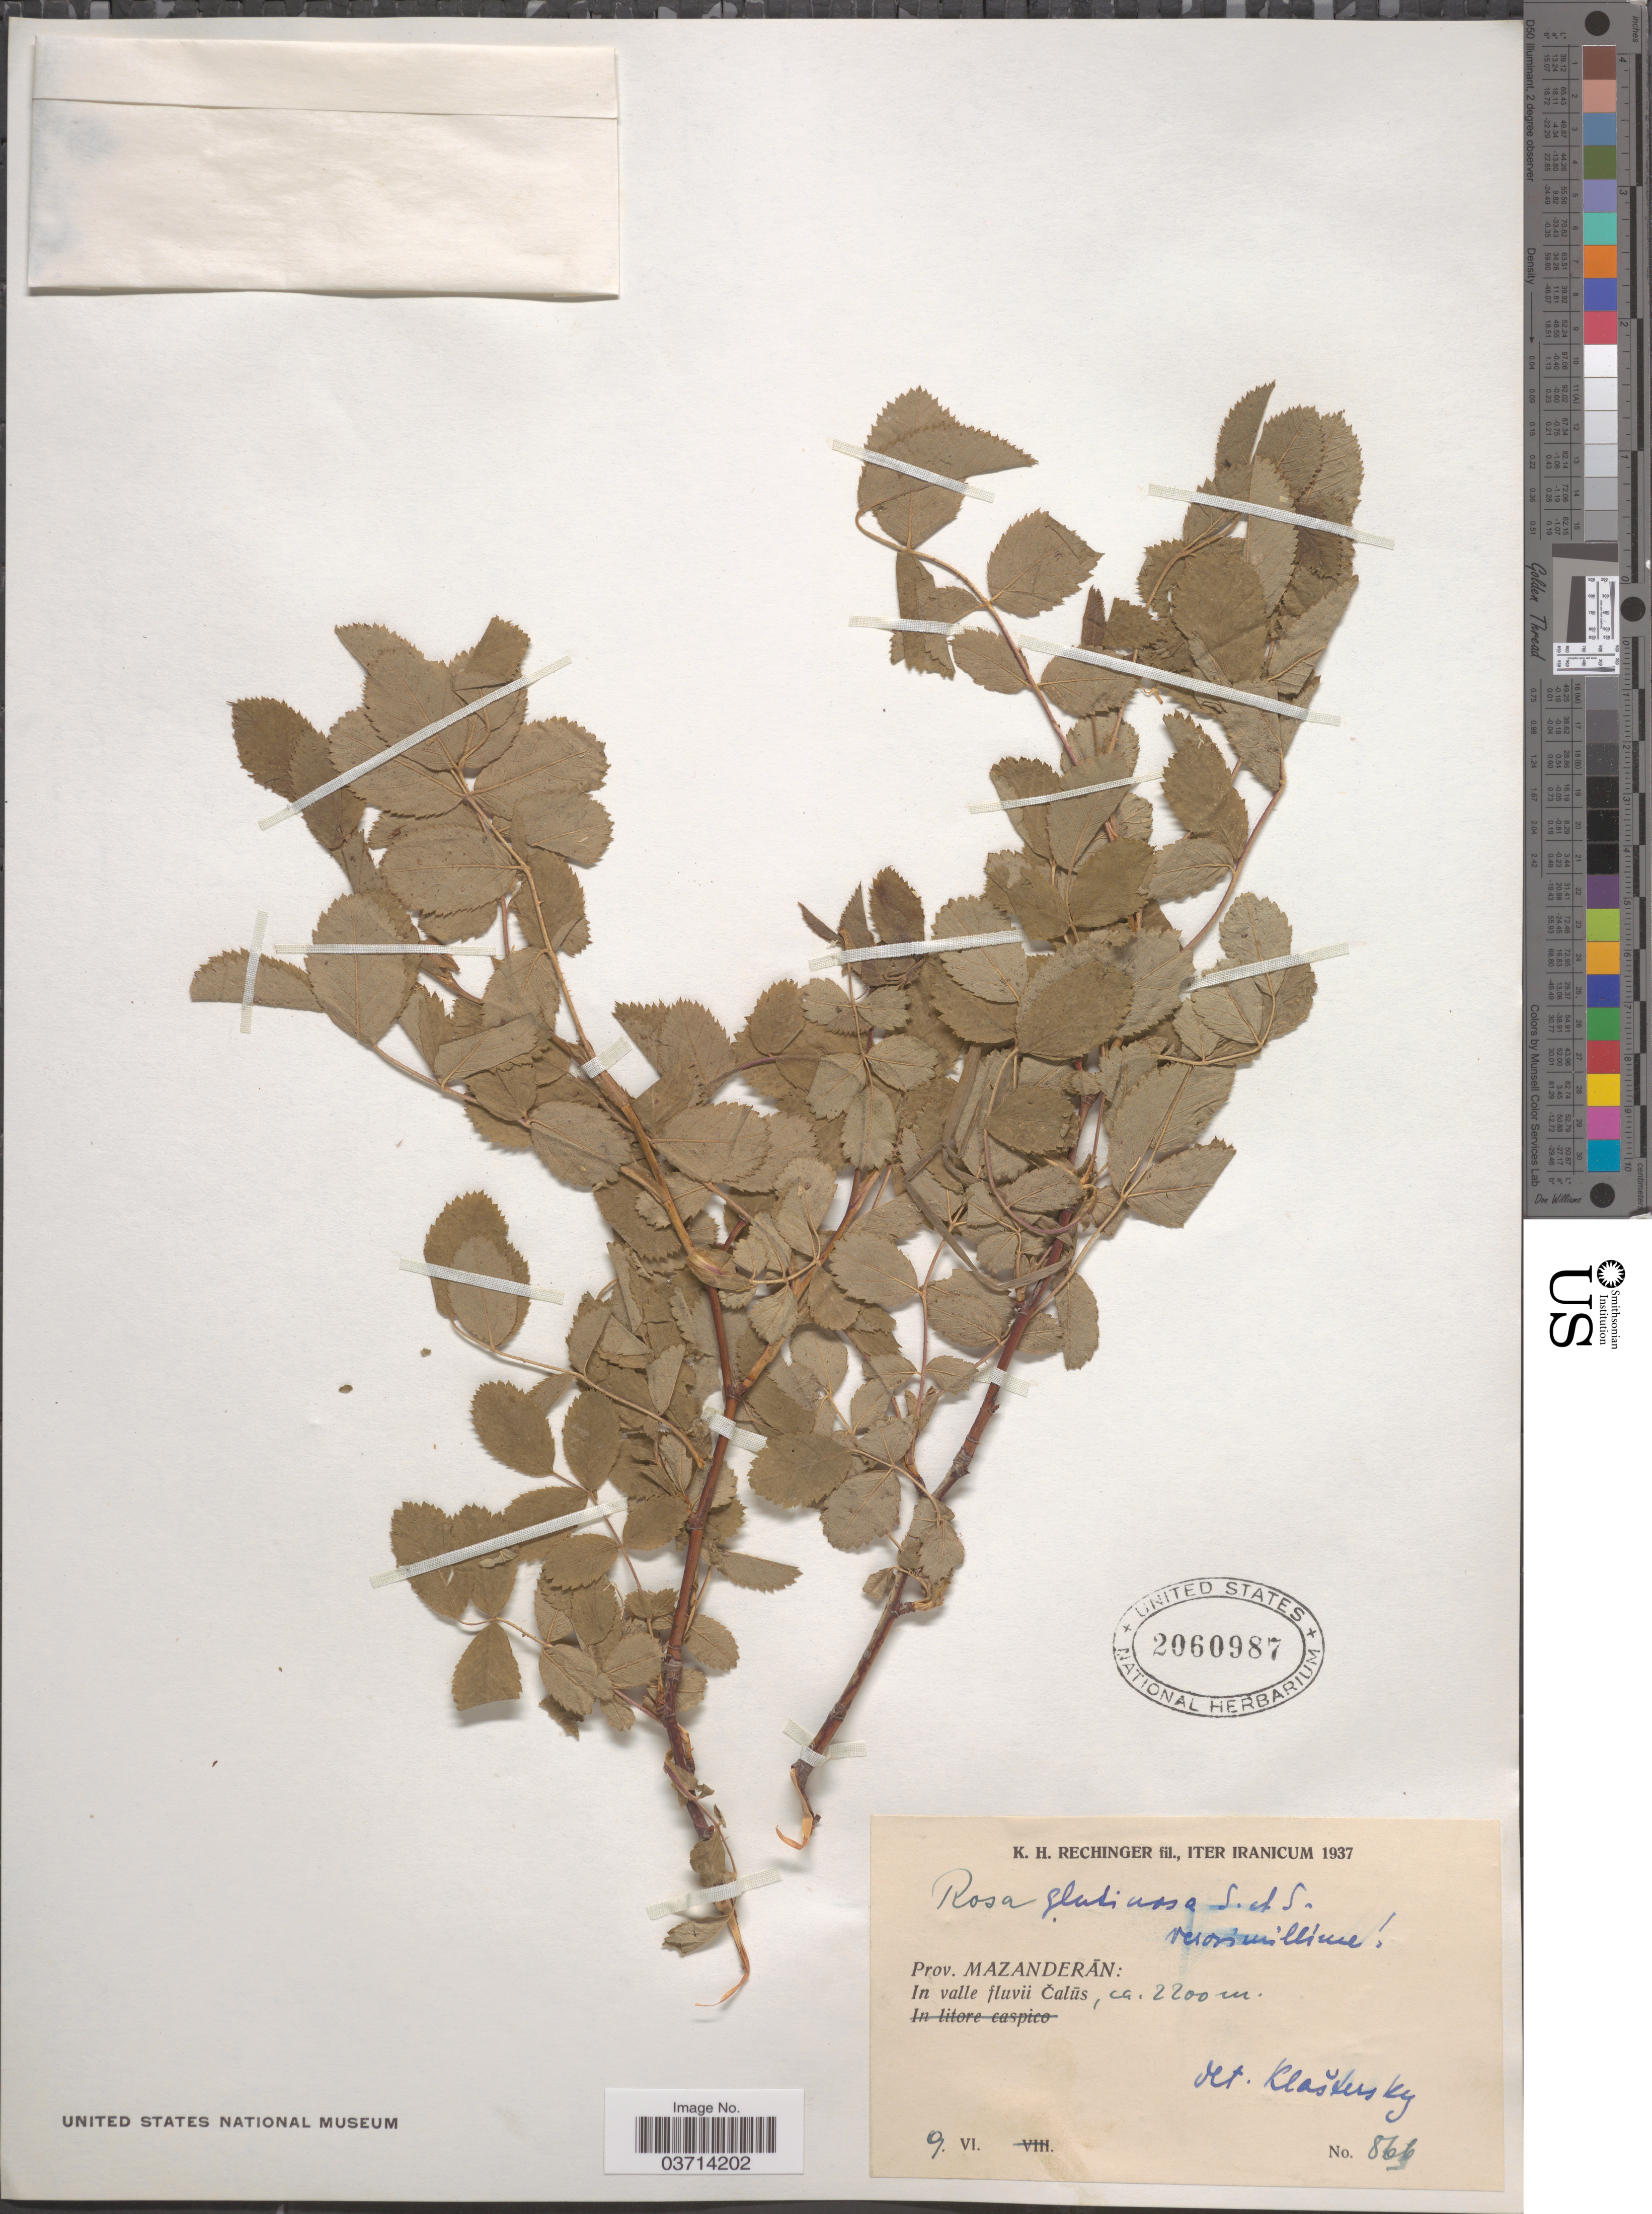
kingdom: Plantae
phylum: Tracheophyta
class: Magnoliopsida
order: Rosales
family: Rosaceae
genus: Rosa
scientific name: Rosa glutinosa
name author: Sibth. & Sm.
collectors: K. H. Rechinger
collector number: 866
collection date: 1937-06-09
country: Iran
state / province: Mazandaran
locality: In valle fluvii Čalūs.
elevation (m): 2200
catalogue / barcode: US 2060987